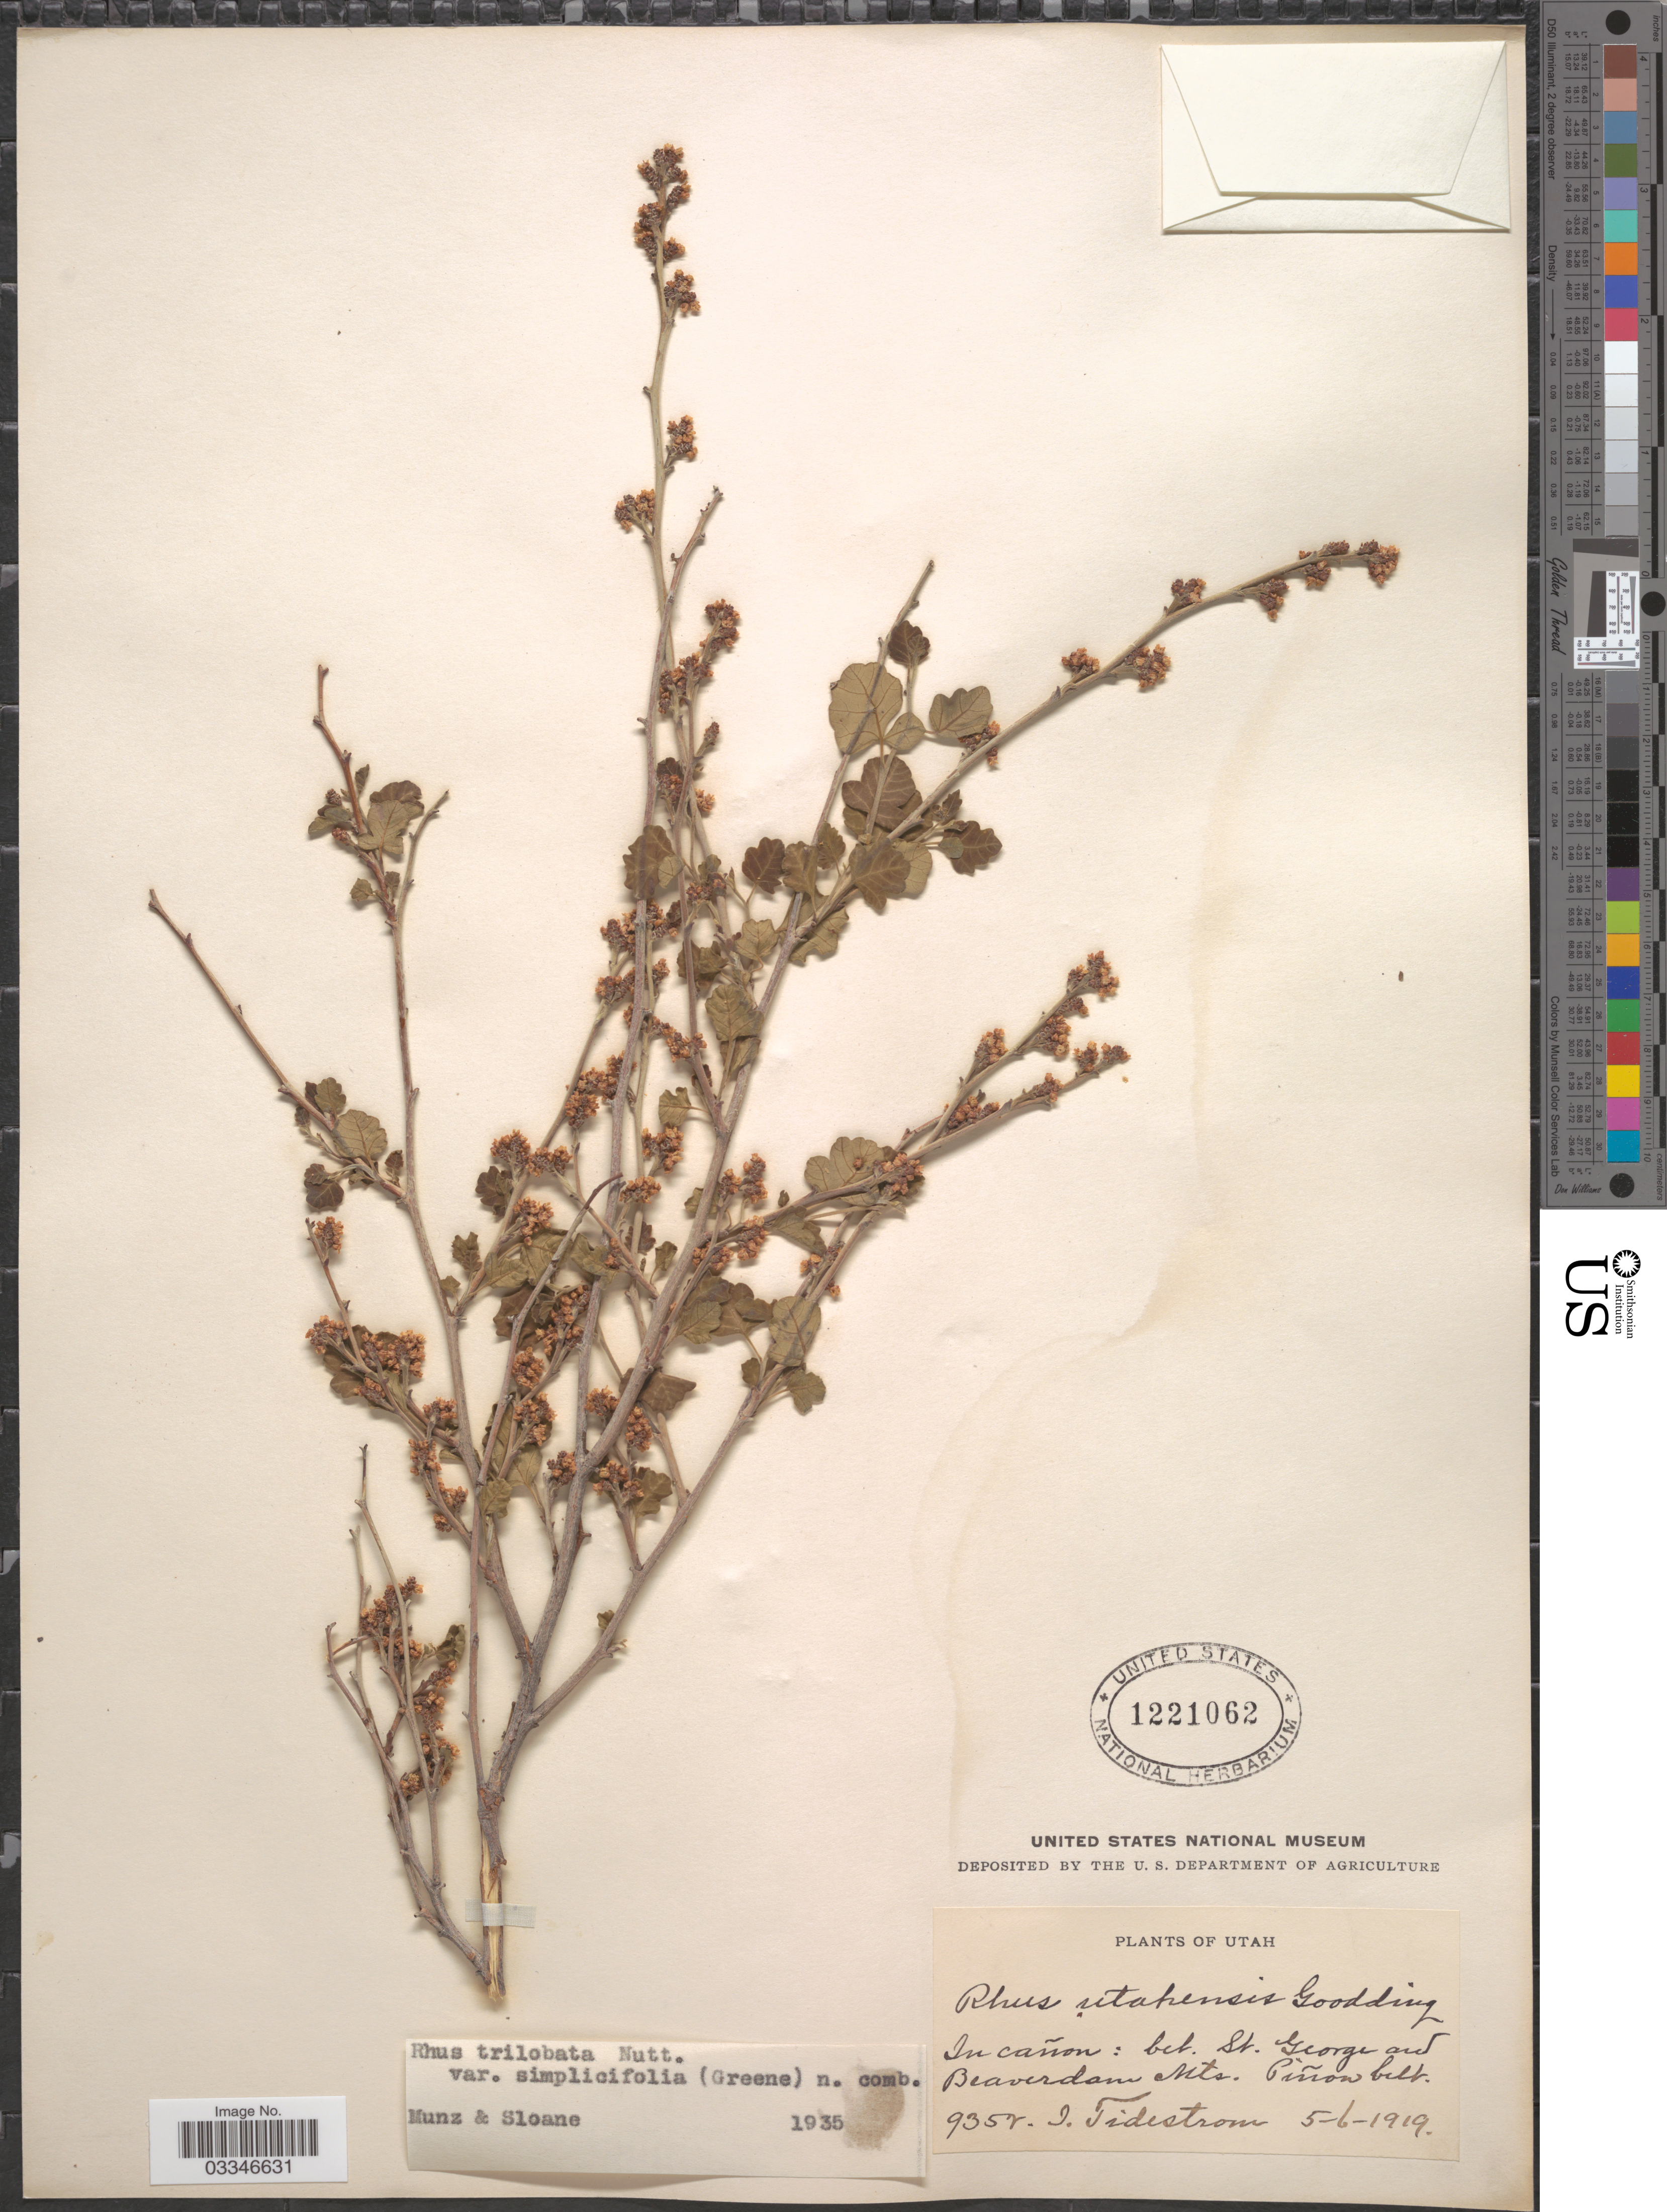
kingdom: Plantae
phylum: Tracheophyta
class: Magnoliopsida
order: Sapindales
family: Anacardiaceae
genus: Rhus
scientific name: Rhus trilobata var. simplicifolia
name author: (Greene) F.A. Barkley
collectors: I. F. Tidestrom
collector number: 9352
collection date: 1919-05-06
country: United States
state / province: Utah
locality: In cañon: bet. St. George and Beaverdam Mts. Piñon belt.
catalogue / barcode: US 1221062